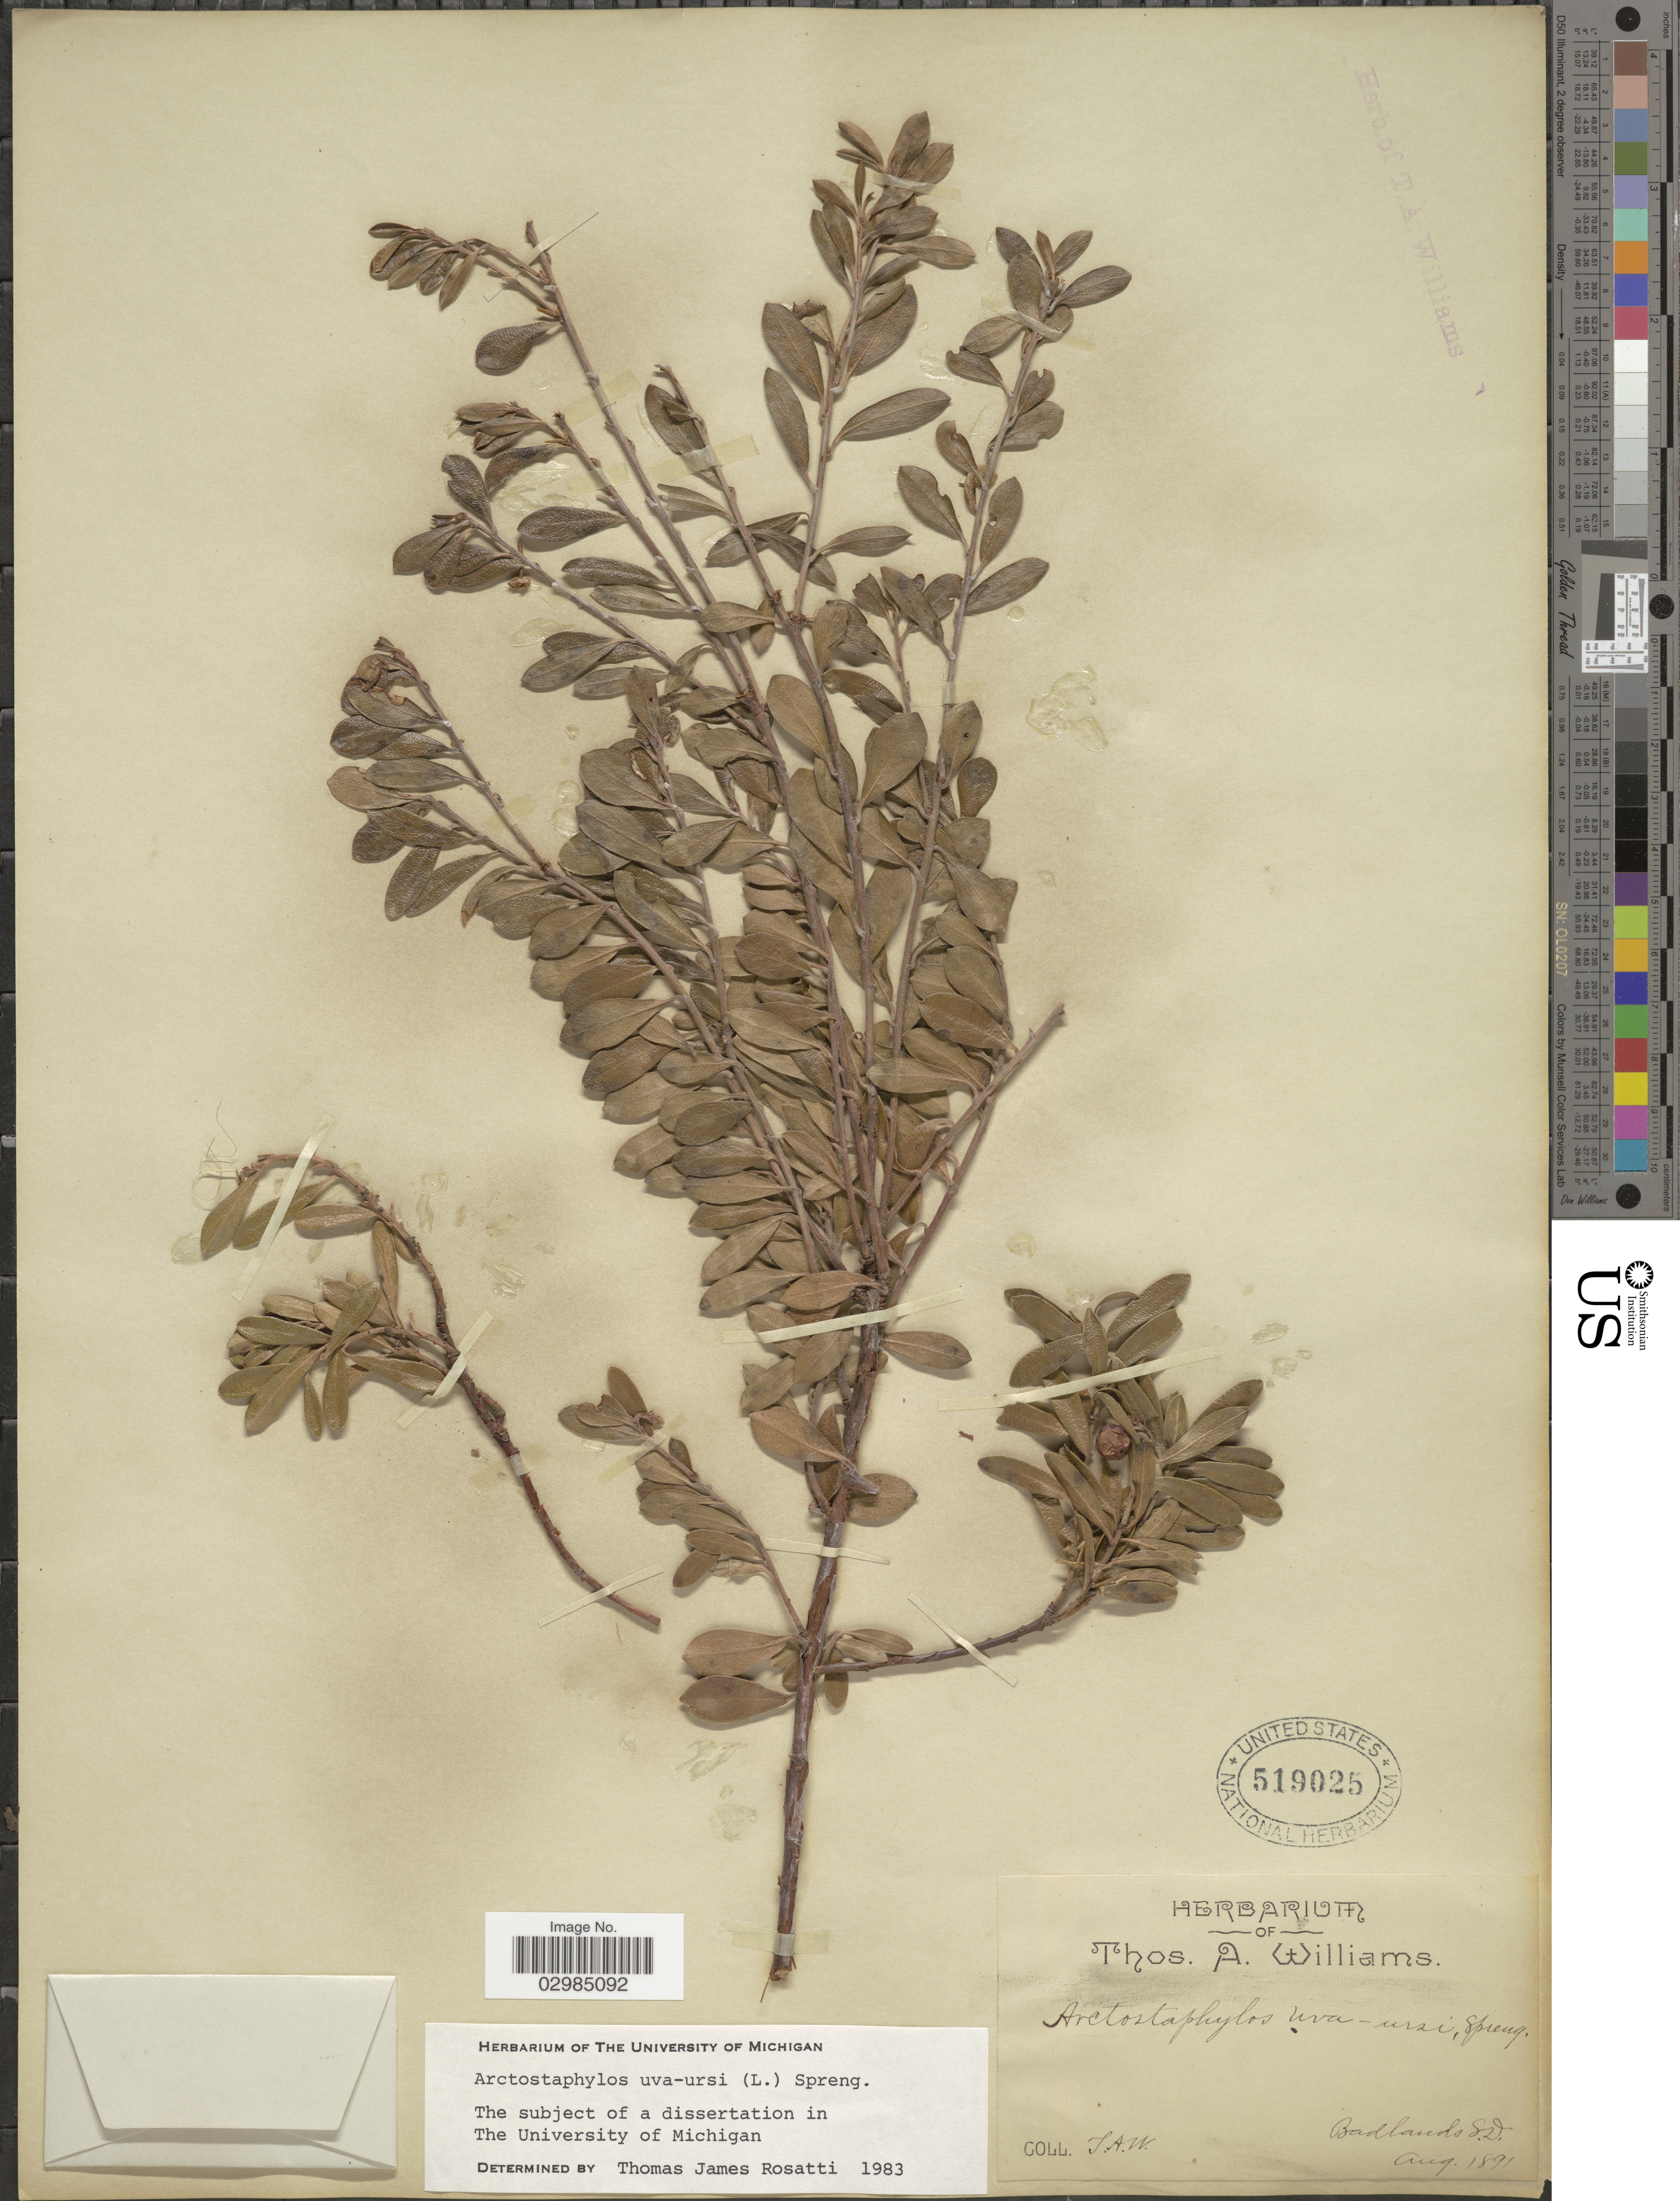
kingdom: Plantae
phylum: Tracheophyta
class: Magnoliopsida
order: Ericales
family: Ericaceae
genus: Arctostaphylos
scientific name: Arctostaphylos uva-ursi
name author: (L.) Spreng.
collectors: T. A. Williams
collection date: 1891-08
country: United States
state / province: South Dakota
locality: Badlands.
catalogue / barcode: US 519025